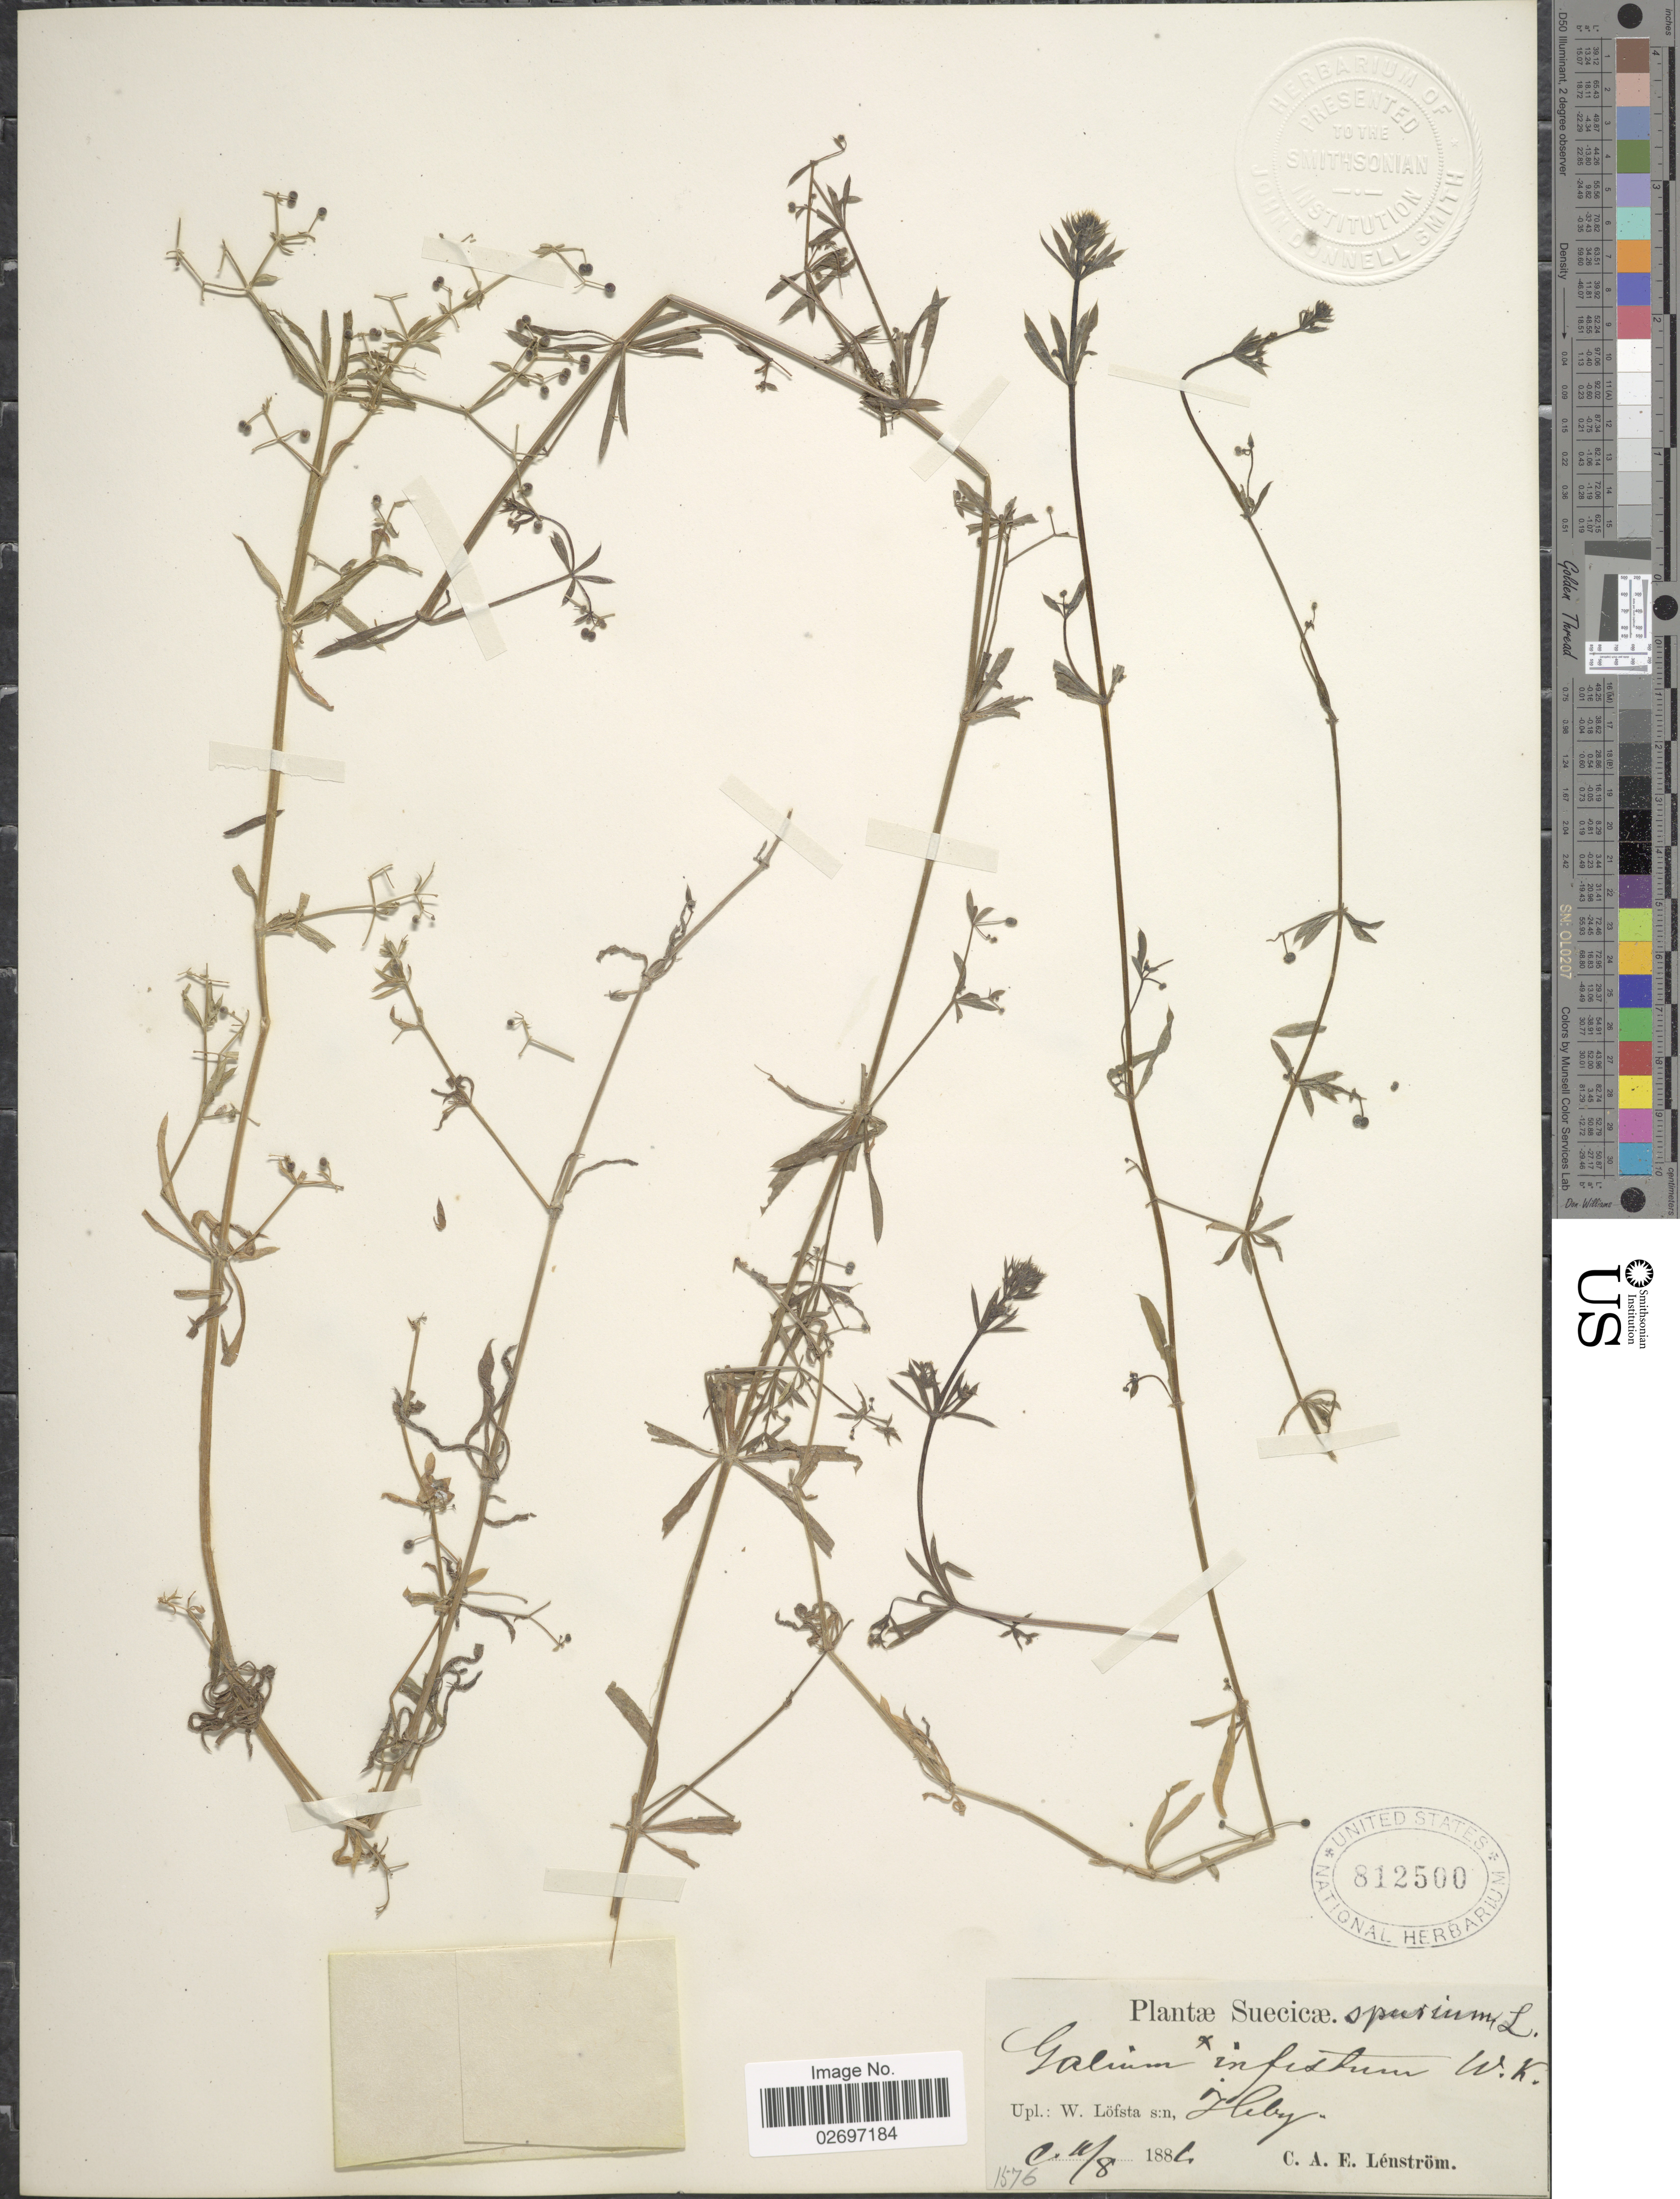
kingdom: Plantae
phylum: Tracheophyta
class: Magnoliopsida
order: Gentianales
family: Rubiaceae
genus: Galium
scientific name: Galium infestum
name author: Waldst. & Kit.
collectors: C. A. Lénström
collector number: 1576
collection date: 1886-08-11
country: Sweden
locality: Suecicae, Upl.: W. Lofsta s:n, jleby [interpreted]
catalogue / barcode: US 812500